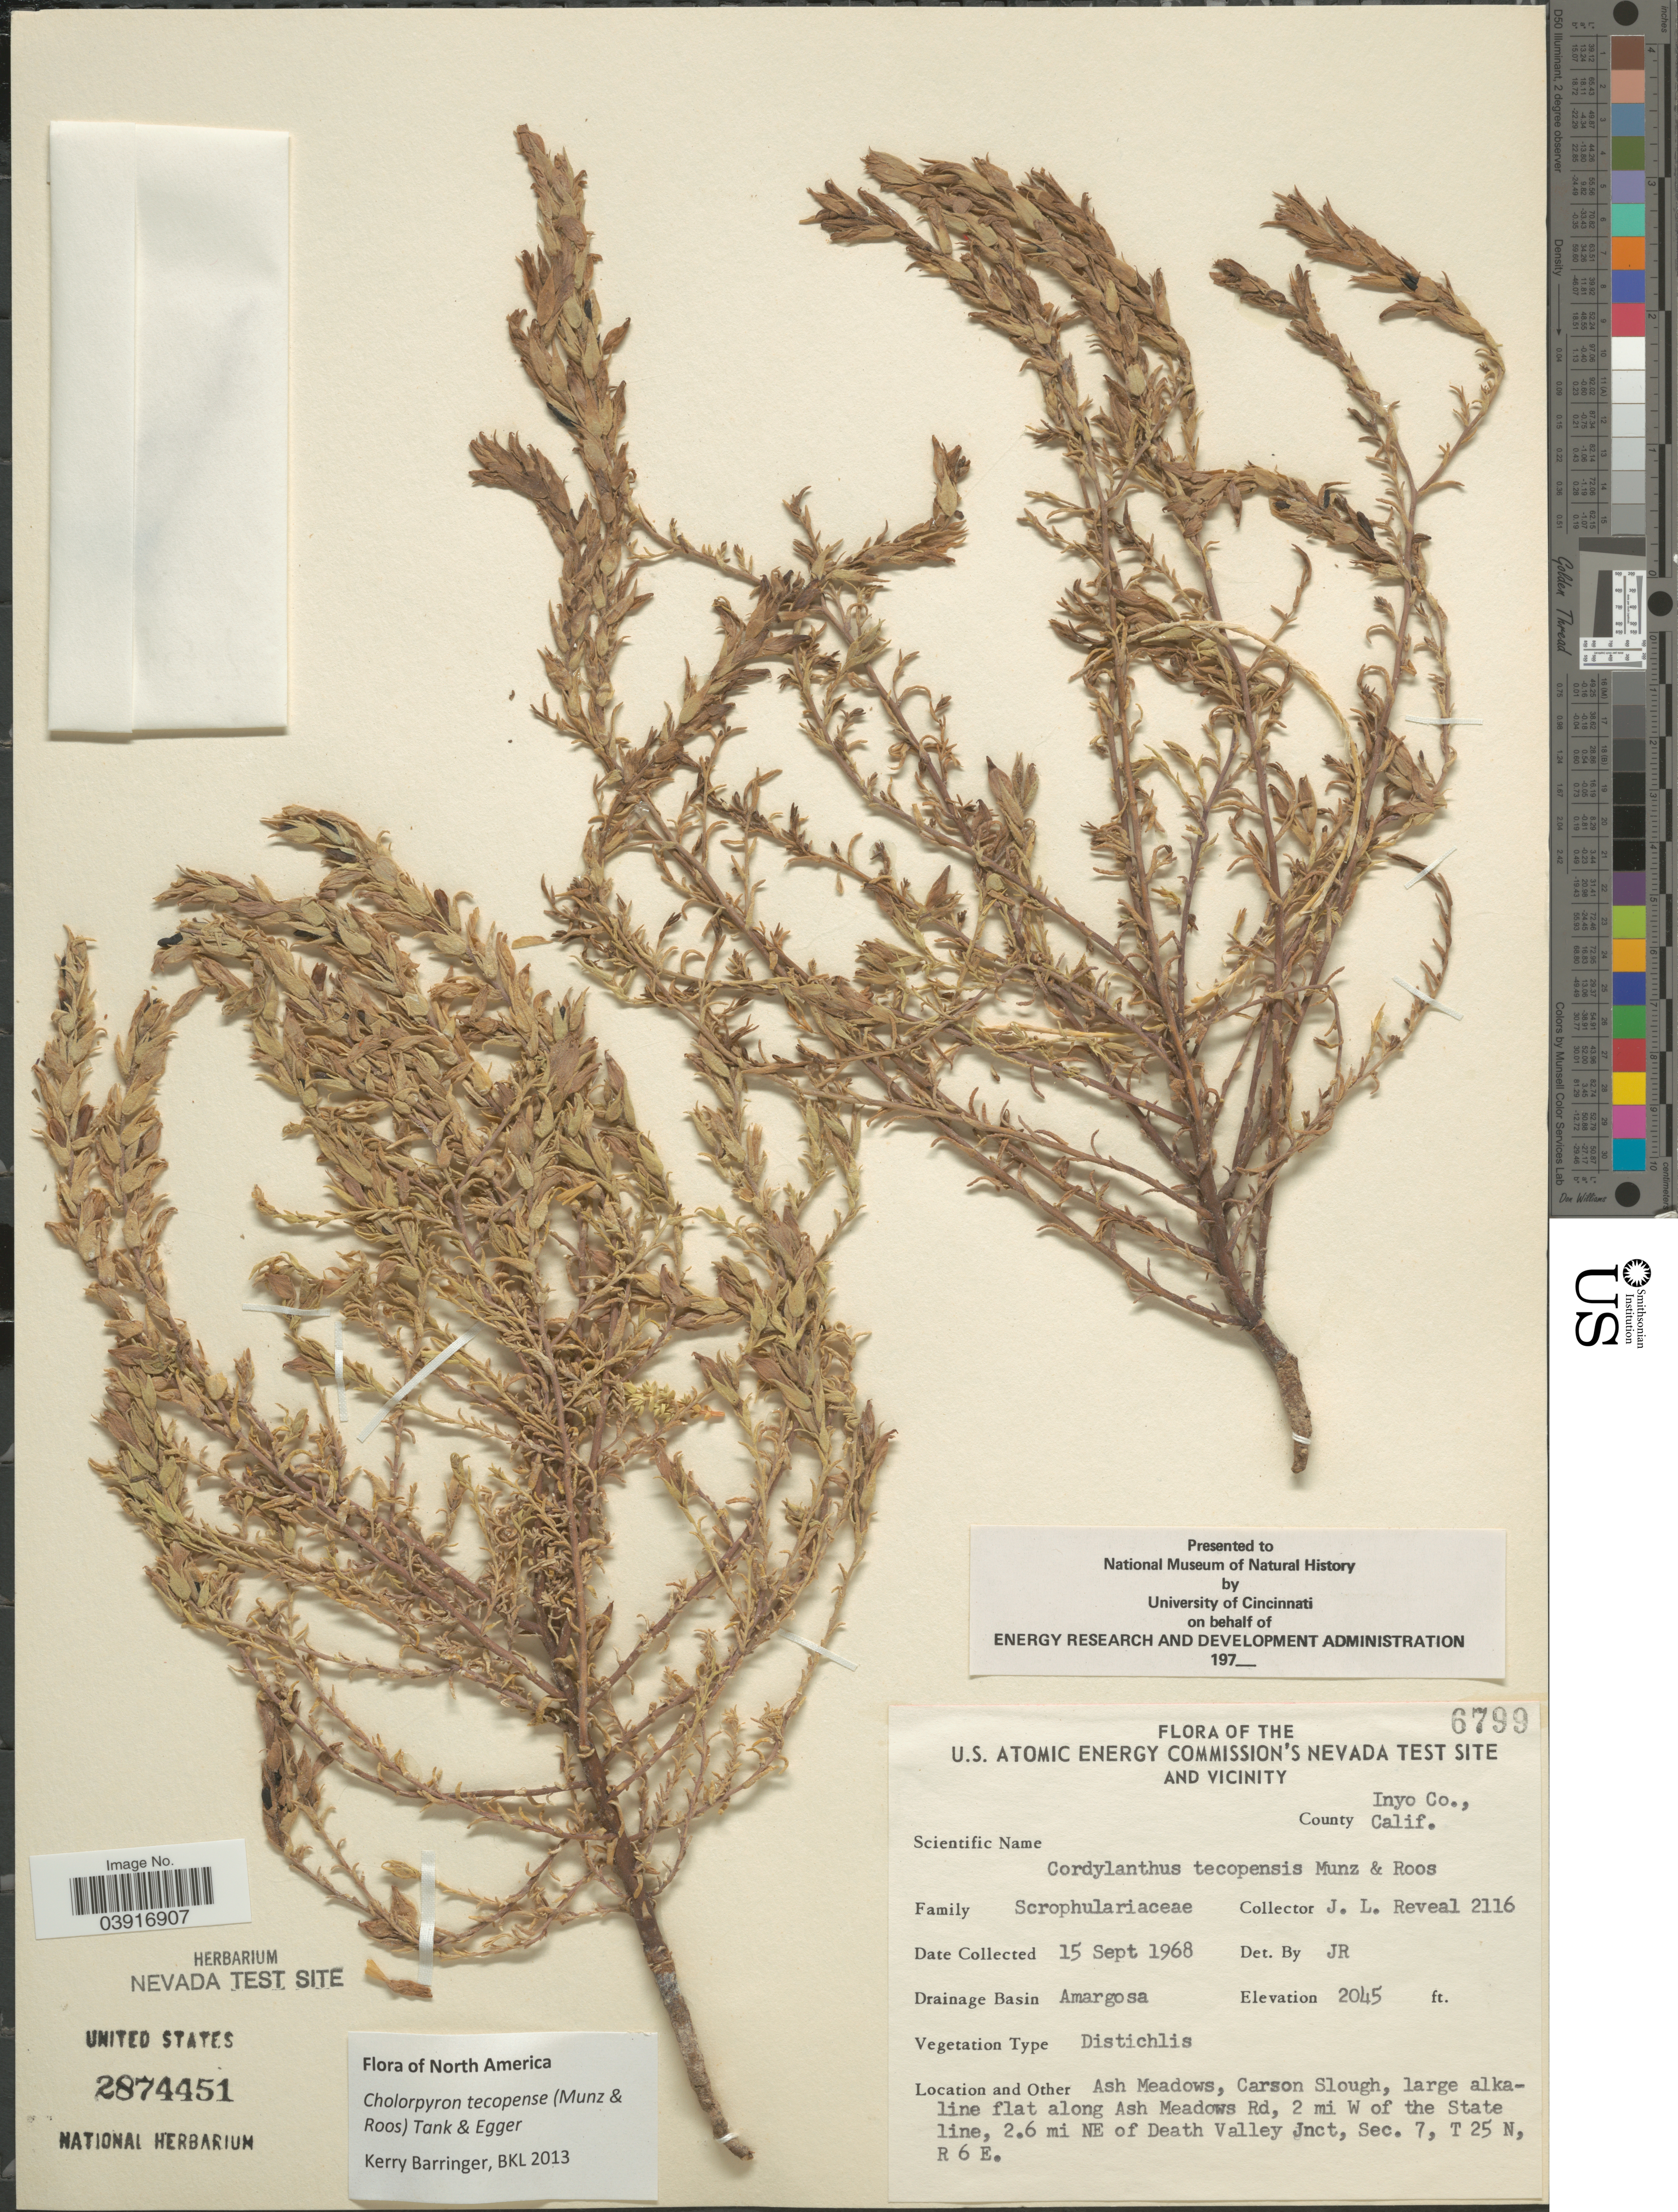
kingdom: Plantae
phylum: Tracheophyta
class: Magnoliopsida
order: Lamiales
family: Orobanchaceae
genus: Chloropyron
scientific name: Chloropyron tecopense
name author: (Munz) J.C. Roos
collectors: J. L. Reveal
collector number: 2116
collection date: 1968-09-15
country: United States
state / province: California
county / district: Inyo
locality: U.S. Atomic Energy Commision's Nevada Test Site and Vicinity. County Inyo Co. Drainage Basin Amargosa. Ash Meadows, Carson Slough, large alkaline flat along Ash Meadows Rd, 2 mi W of the State line, 2.6 mi NE of Death Valley Jnct, Sec. 7, T 25 N, R 6 E.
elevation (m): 623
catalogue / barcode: US 2874451